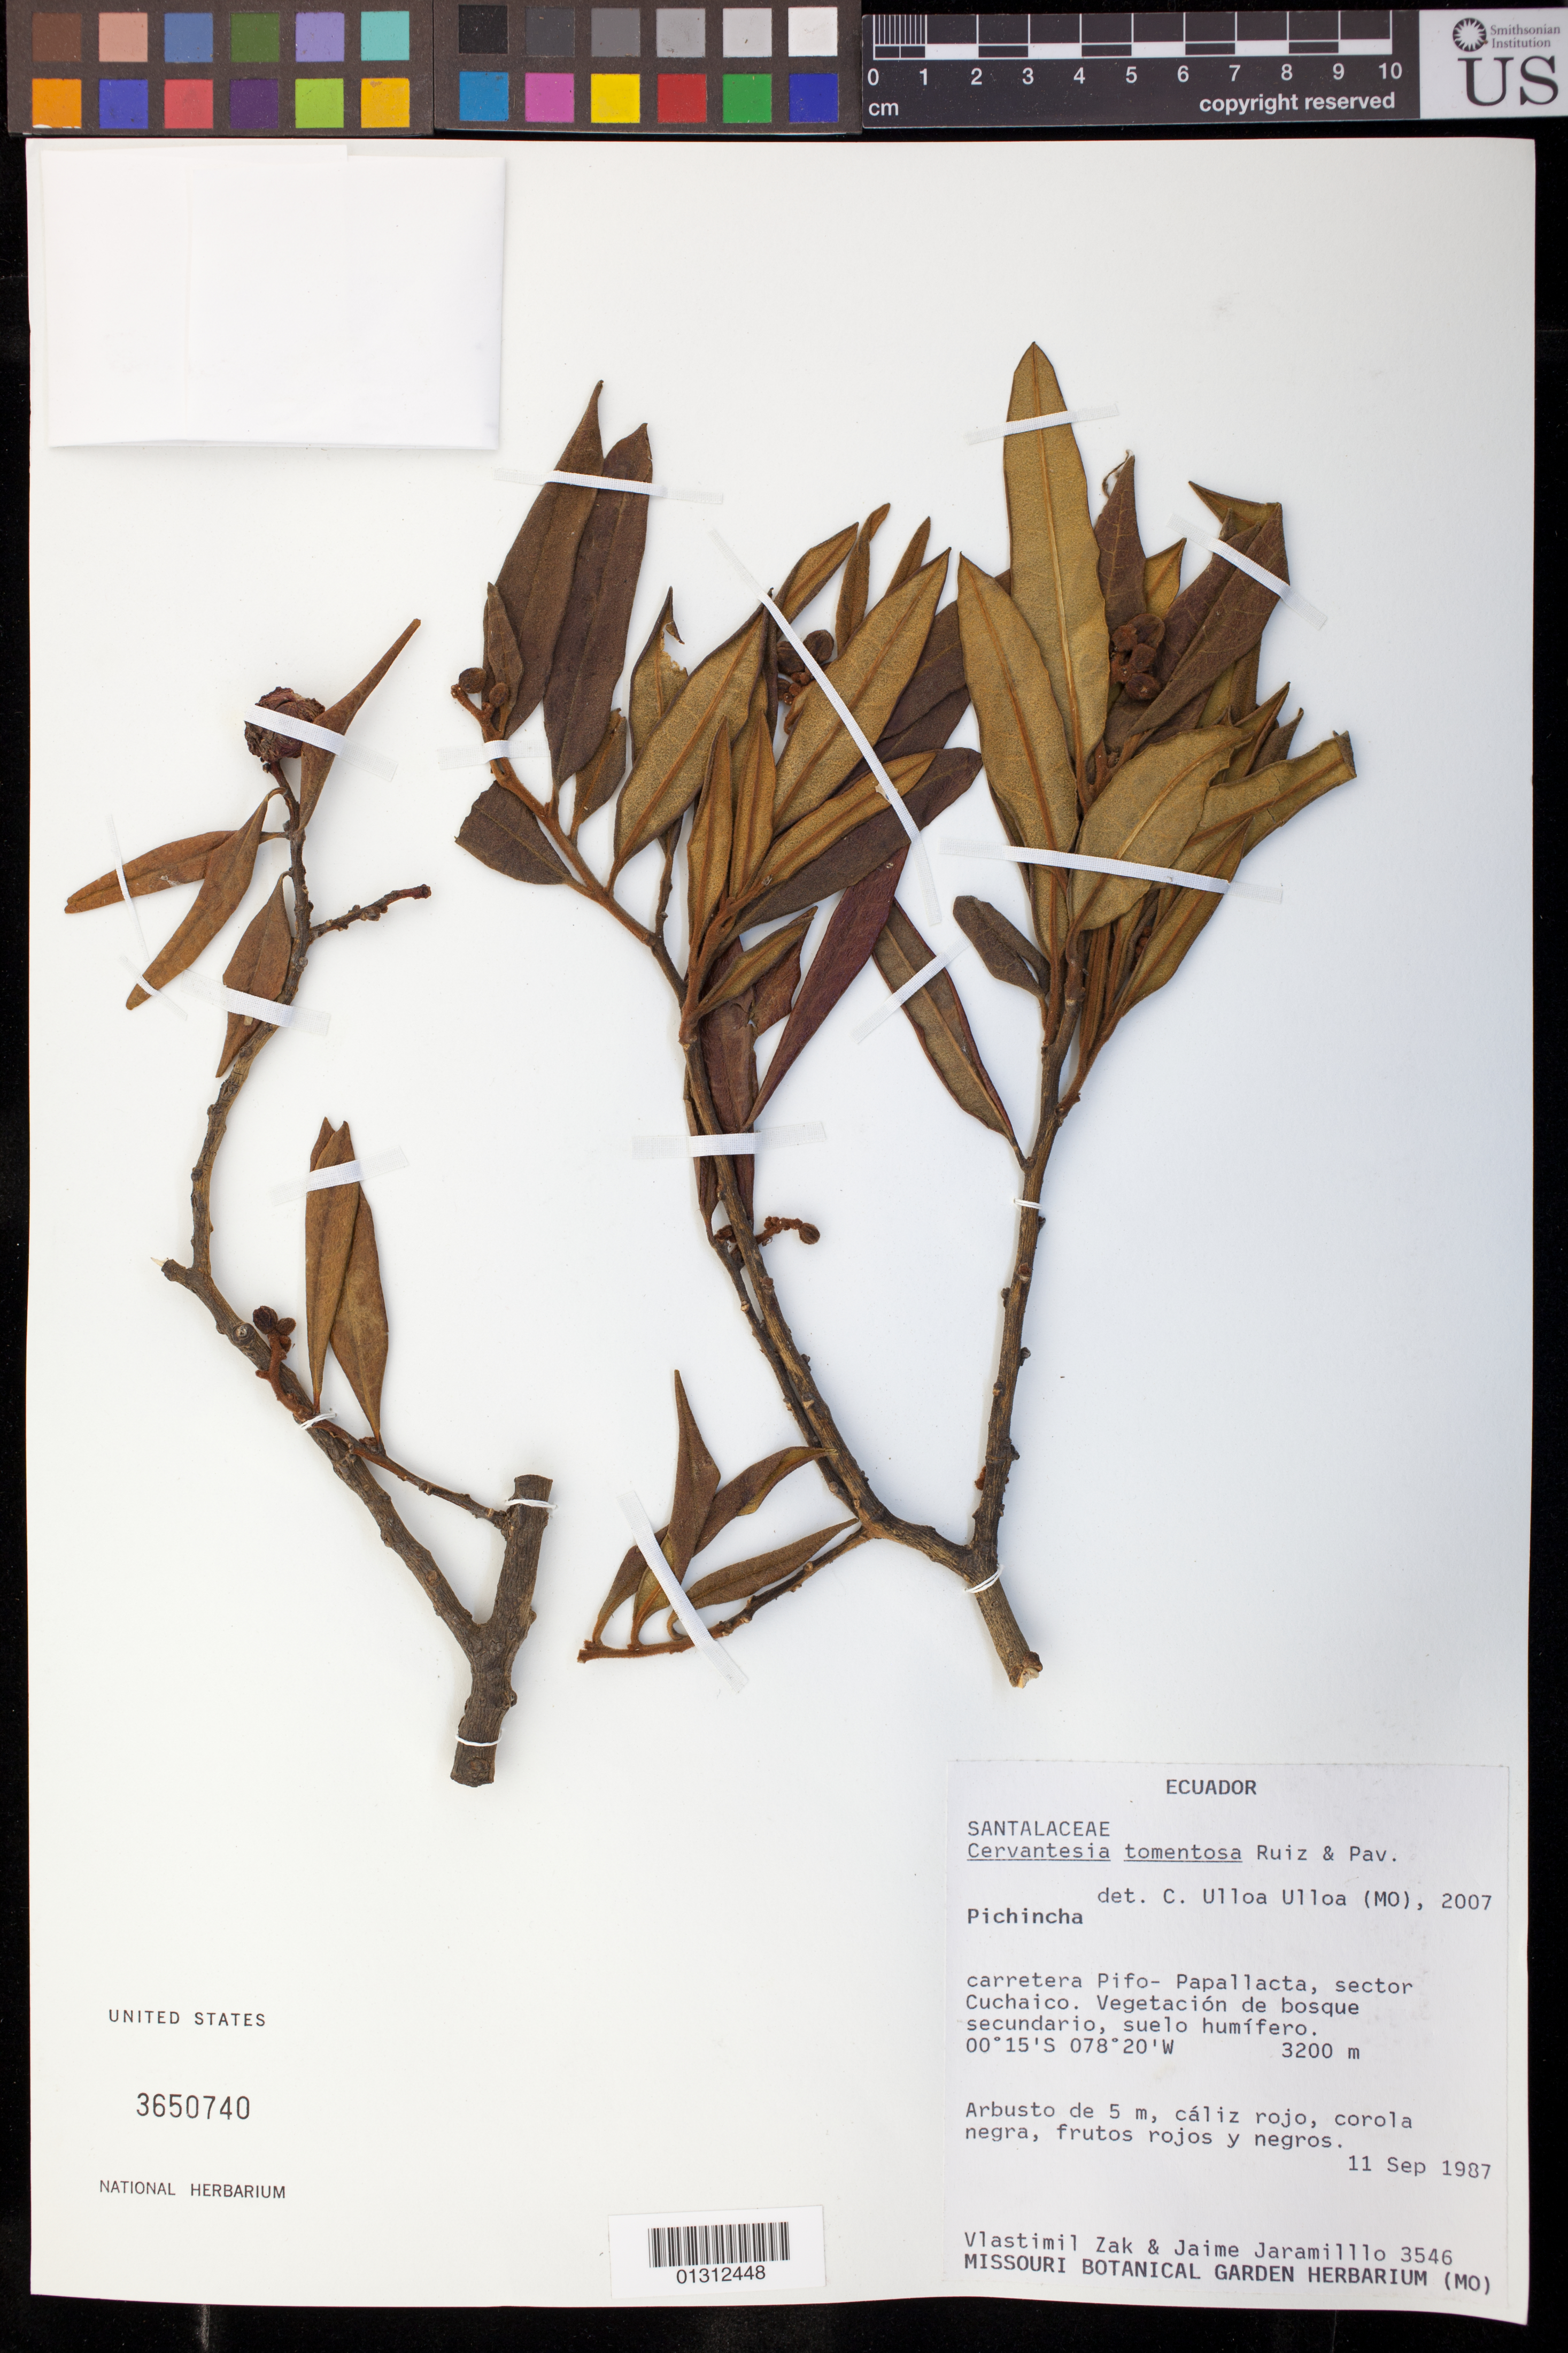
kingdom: Plantae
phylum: Tracheophyta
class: Magnoliopsida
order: Santalales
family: Cervantesiaceae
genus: Cervantesia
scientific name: Cervantesia tomentosa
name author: Ruiz & Pavón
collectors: V. Zak & J. Jaramillo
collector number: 3546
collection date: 1987-09-11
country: Ecuador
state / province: Pichincha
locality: carretera Pifo- Papallacta, sector Cuchaico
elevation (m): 3200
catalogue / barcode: US 3650740